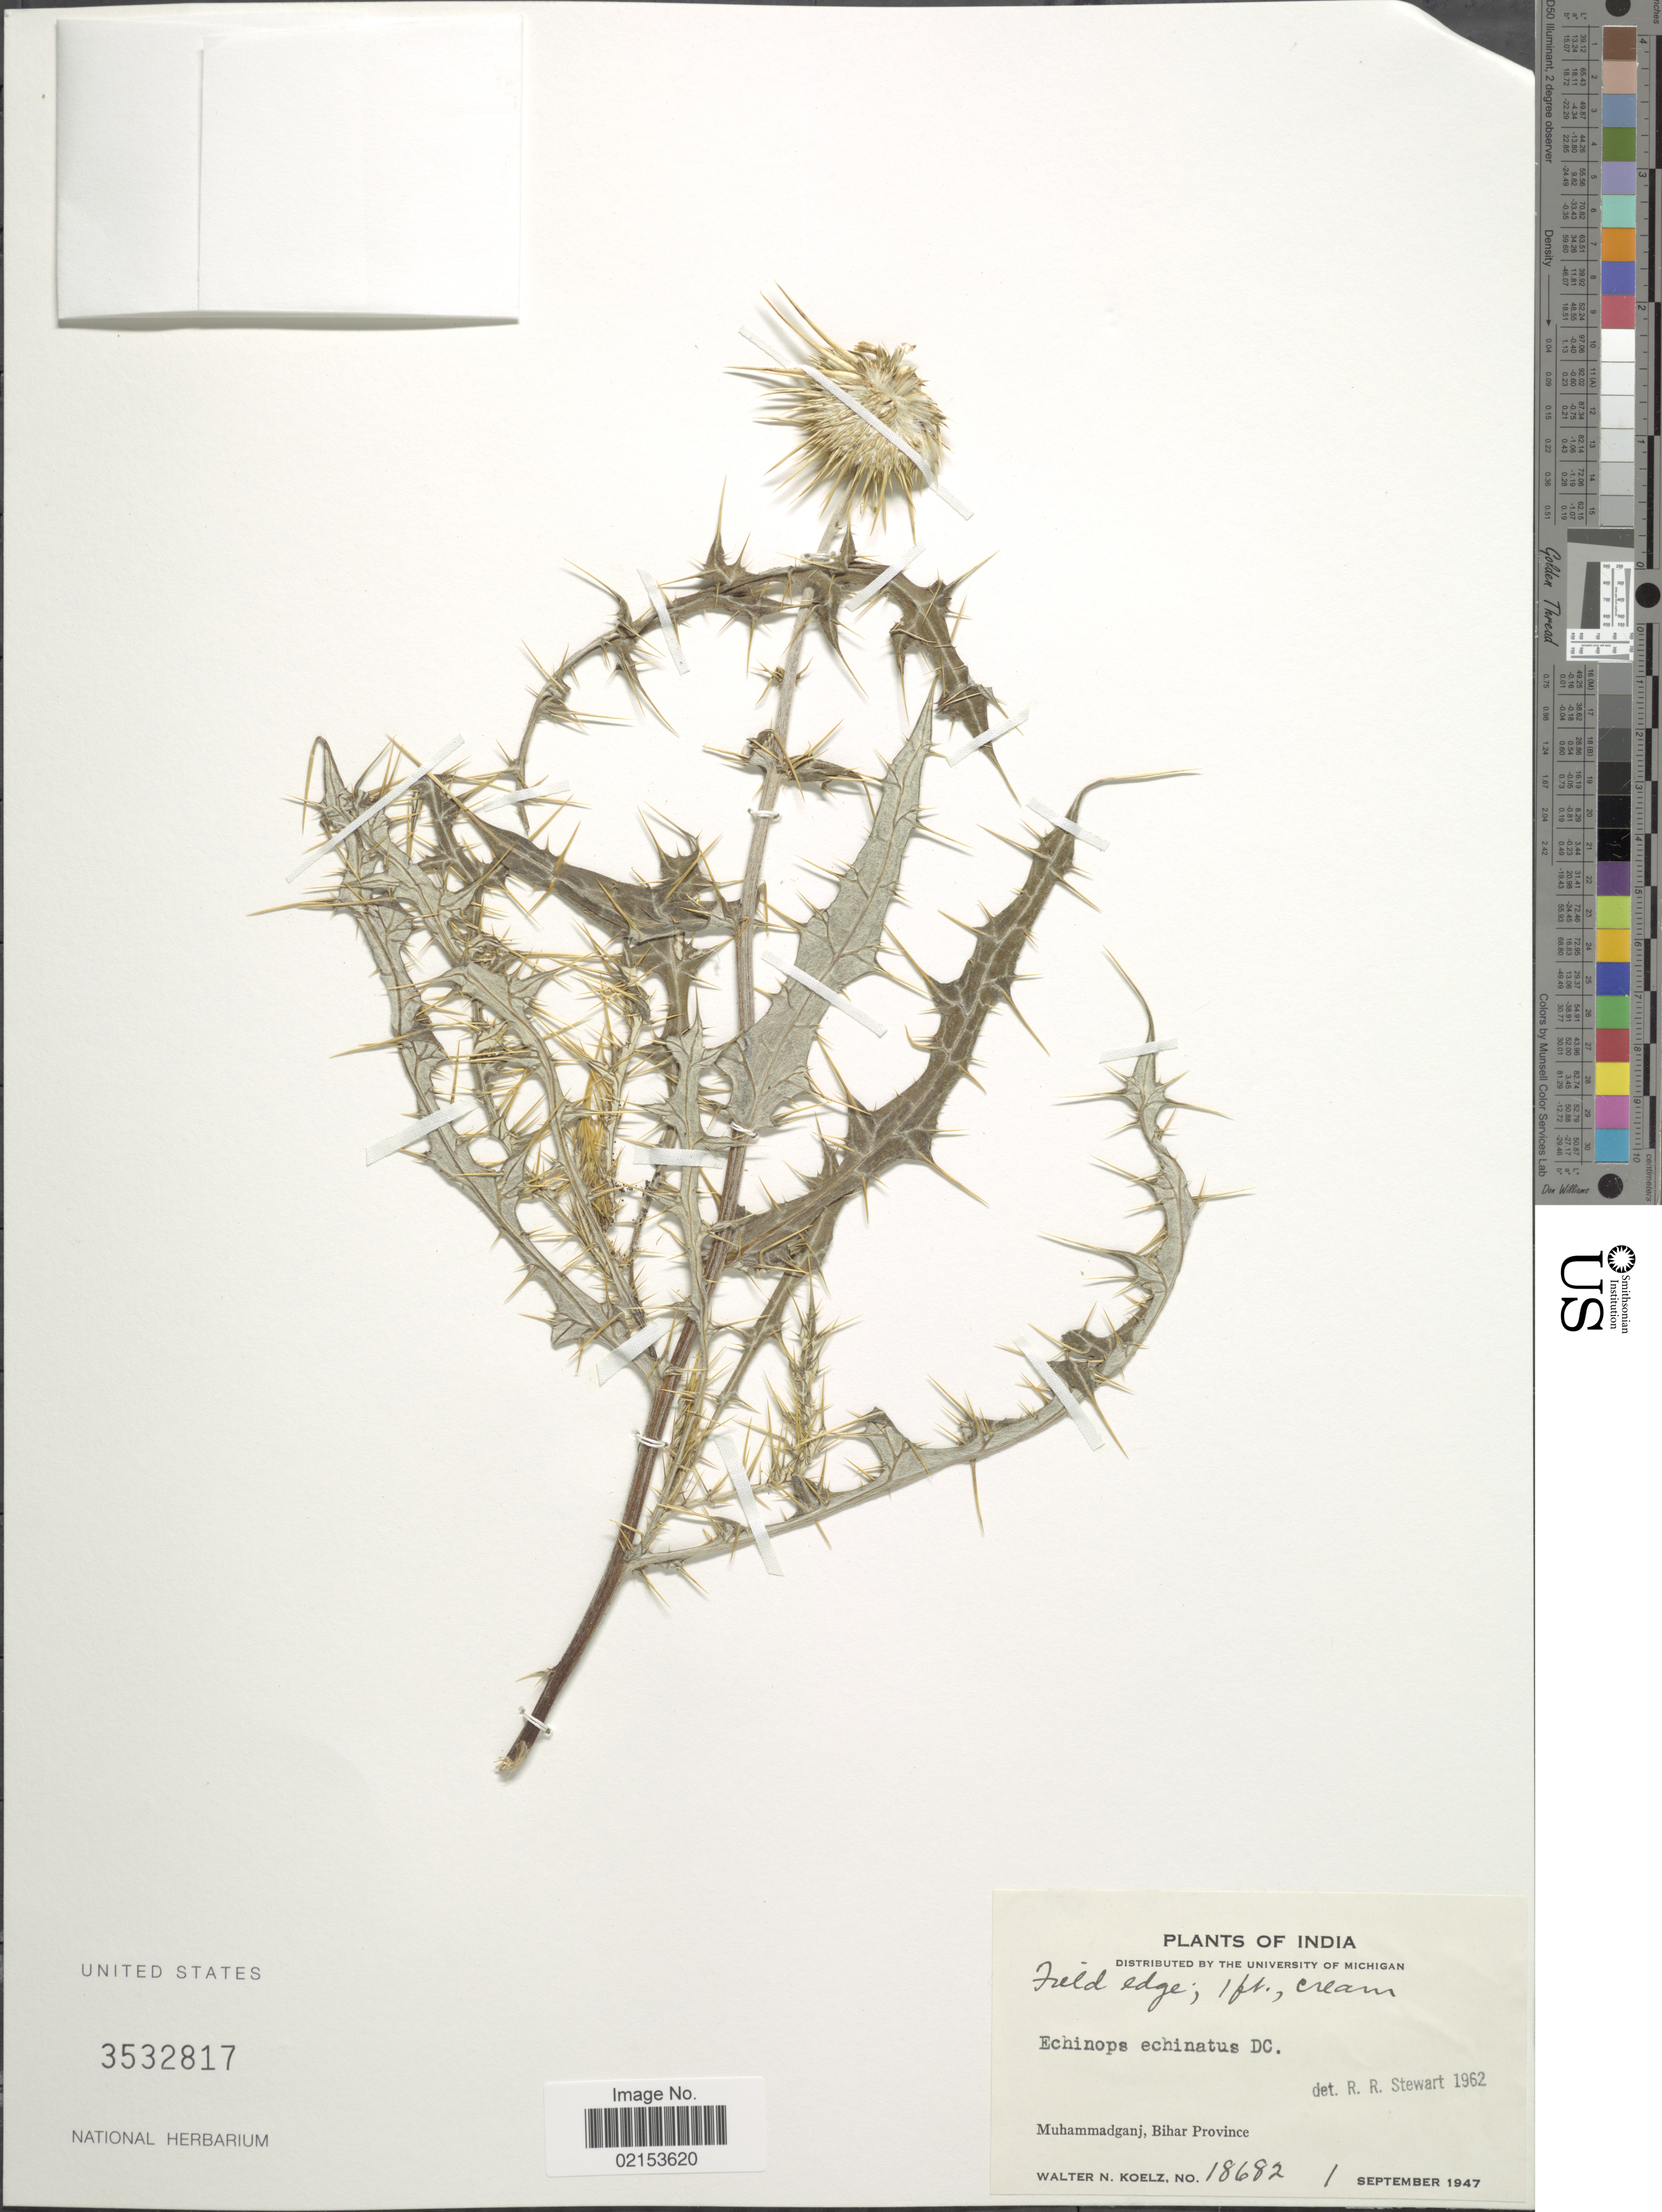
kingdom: Plantae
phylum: Tracheophyta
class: Magnoliopsida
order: Asterales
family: Asteraceae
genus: Echinops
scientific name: Echinops echinatus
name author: Roxb.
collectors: W. N. Koelz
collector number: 18682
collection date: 1947-09-01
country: India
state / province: Bihar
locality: Muhammadganj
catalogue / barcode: US 3532817